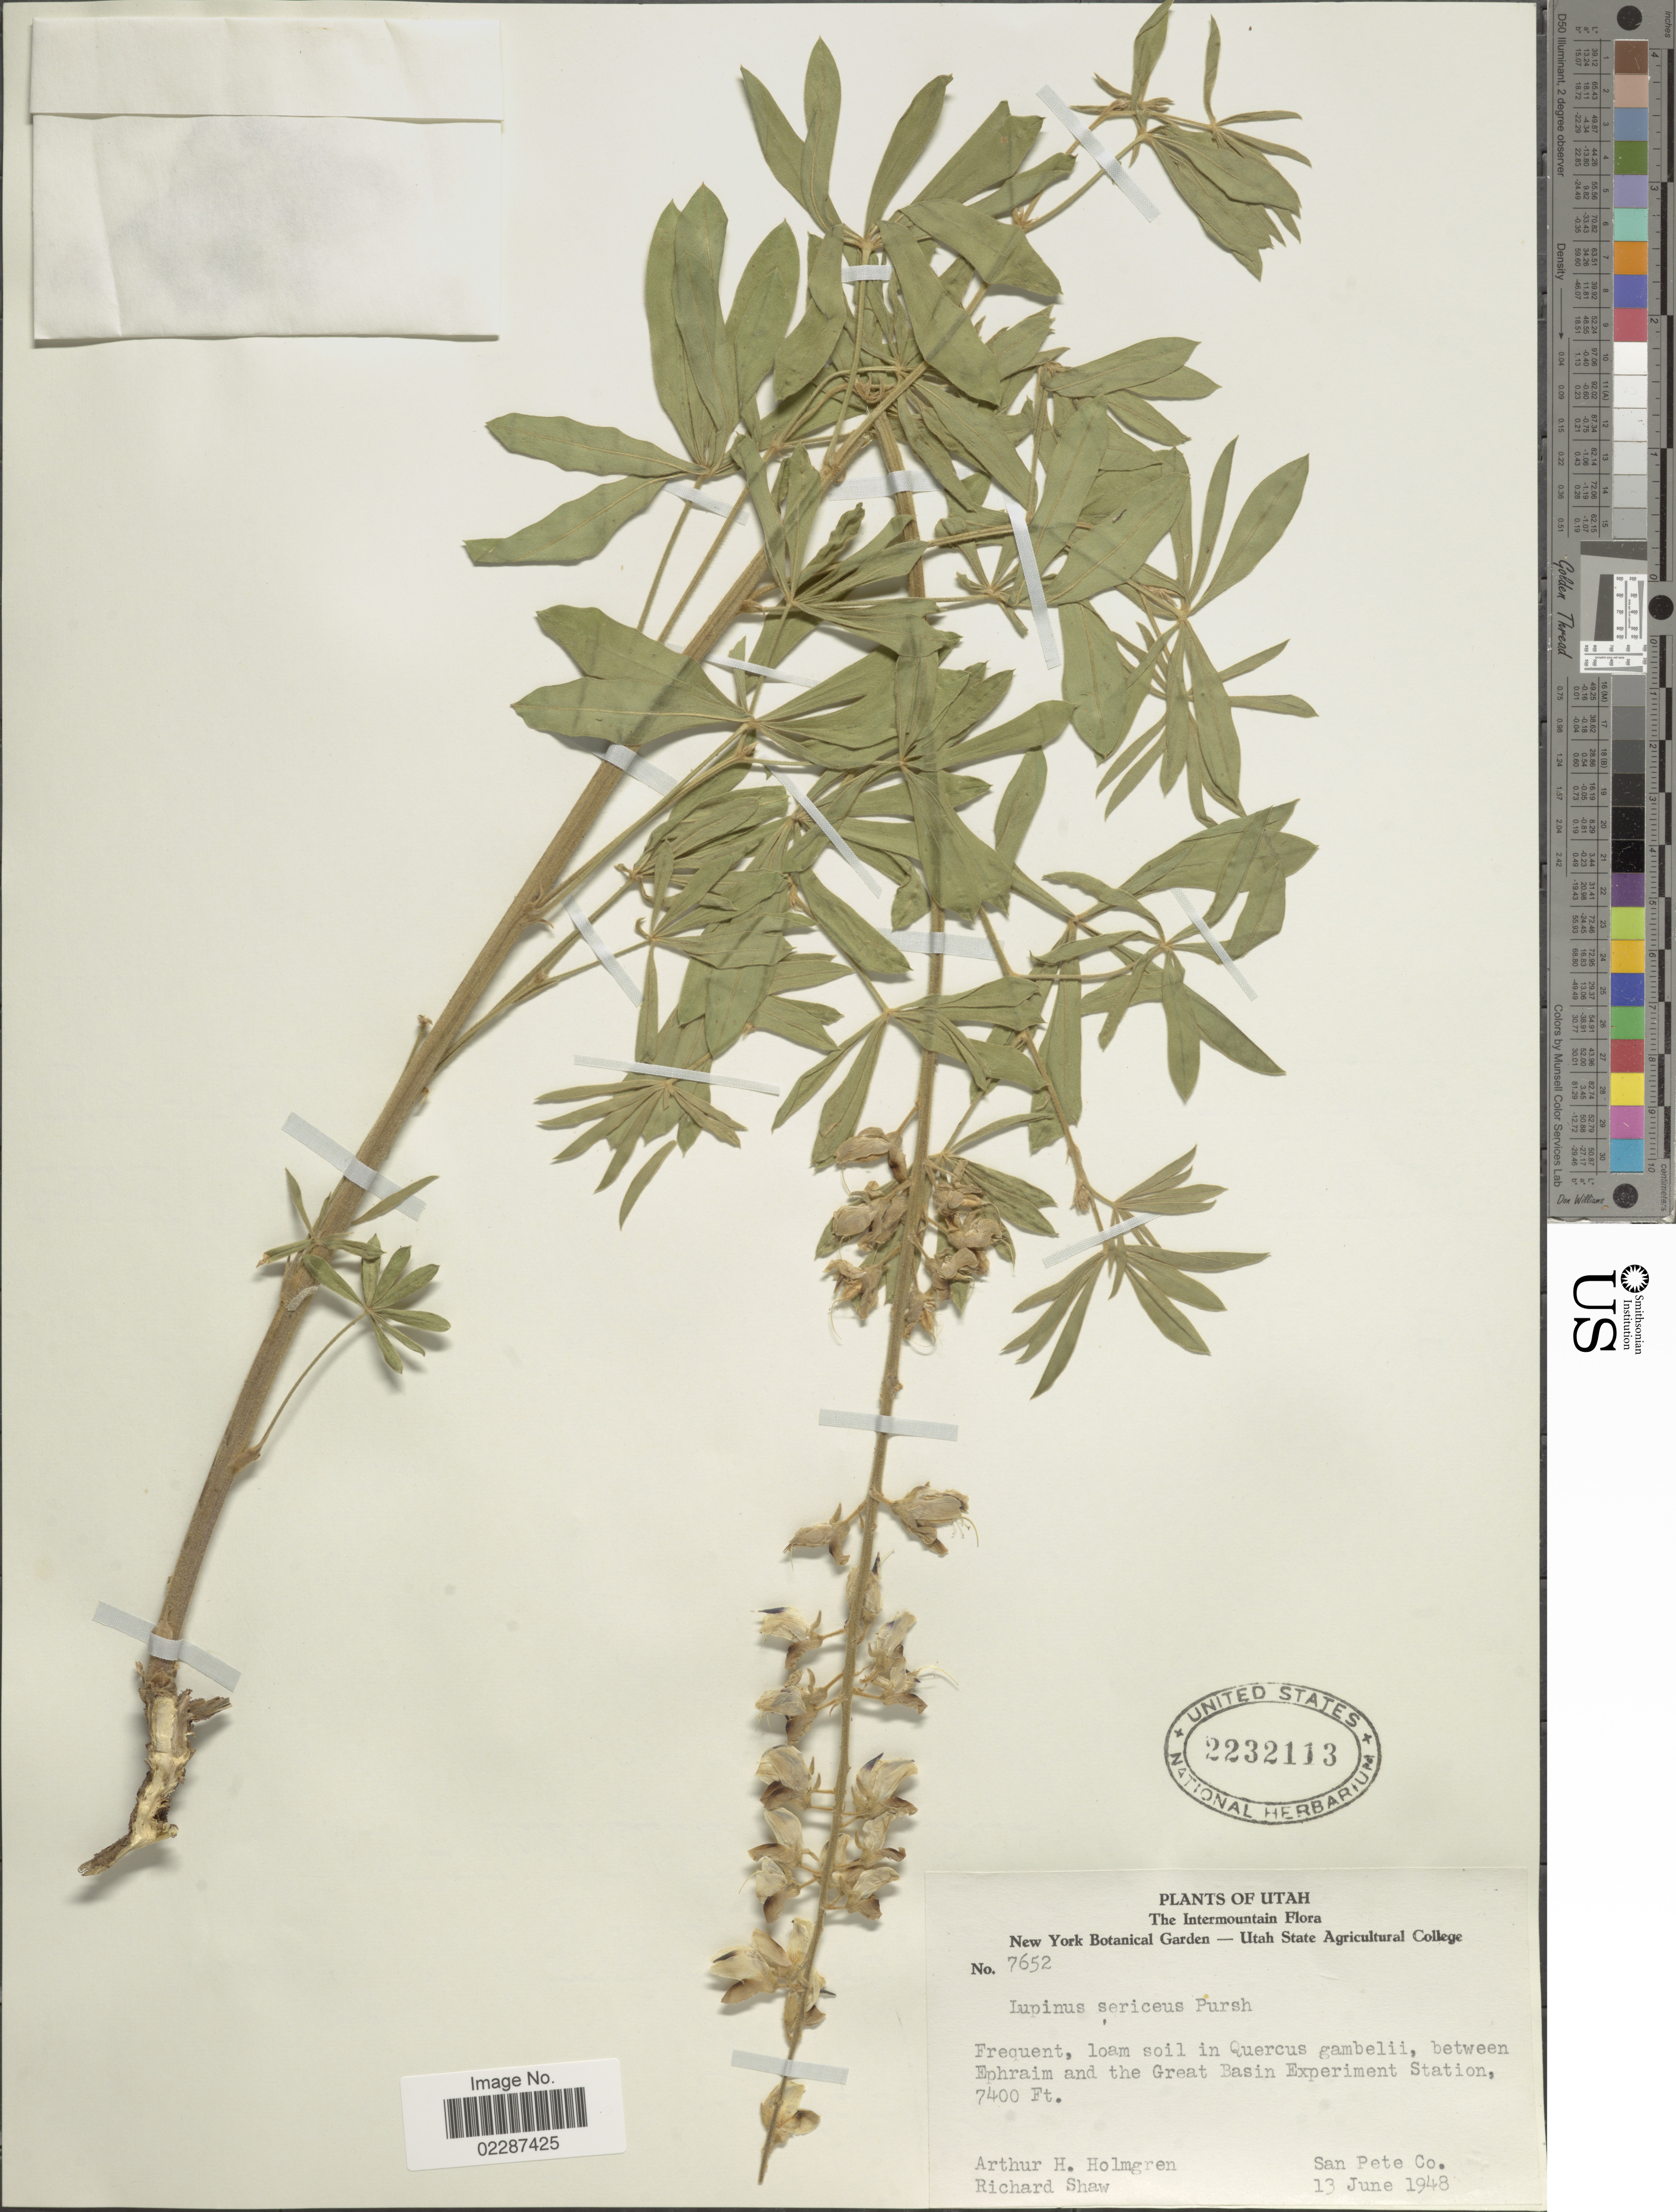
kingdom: Plantae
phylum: Tracheophyta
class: Magnoliopsida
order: Fabales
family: Fabaceae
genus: Lupinus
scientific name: Lupinus sericeus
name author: Pursh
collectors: A. H. Holmgren & R. J. Shaw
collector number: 7652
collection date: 1948-06-13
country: United States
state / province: Utah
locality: Between Ephraim and the Great Basin Experiment Station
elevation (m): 2256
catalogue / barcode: US 2232113